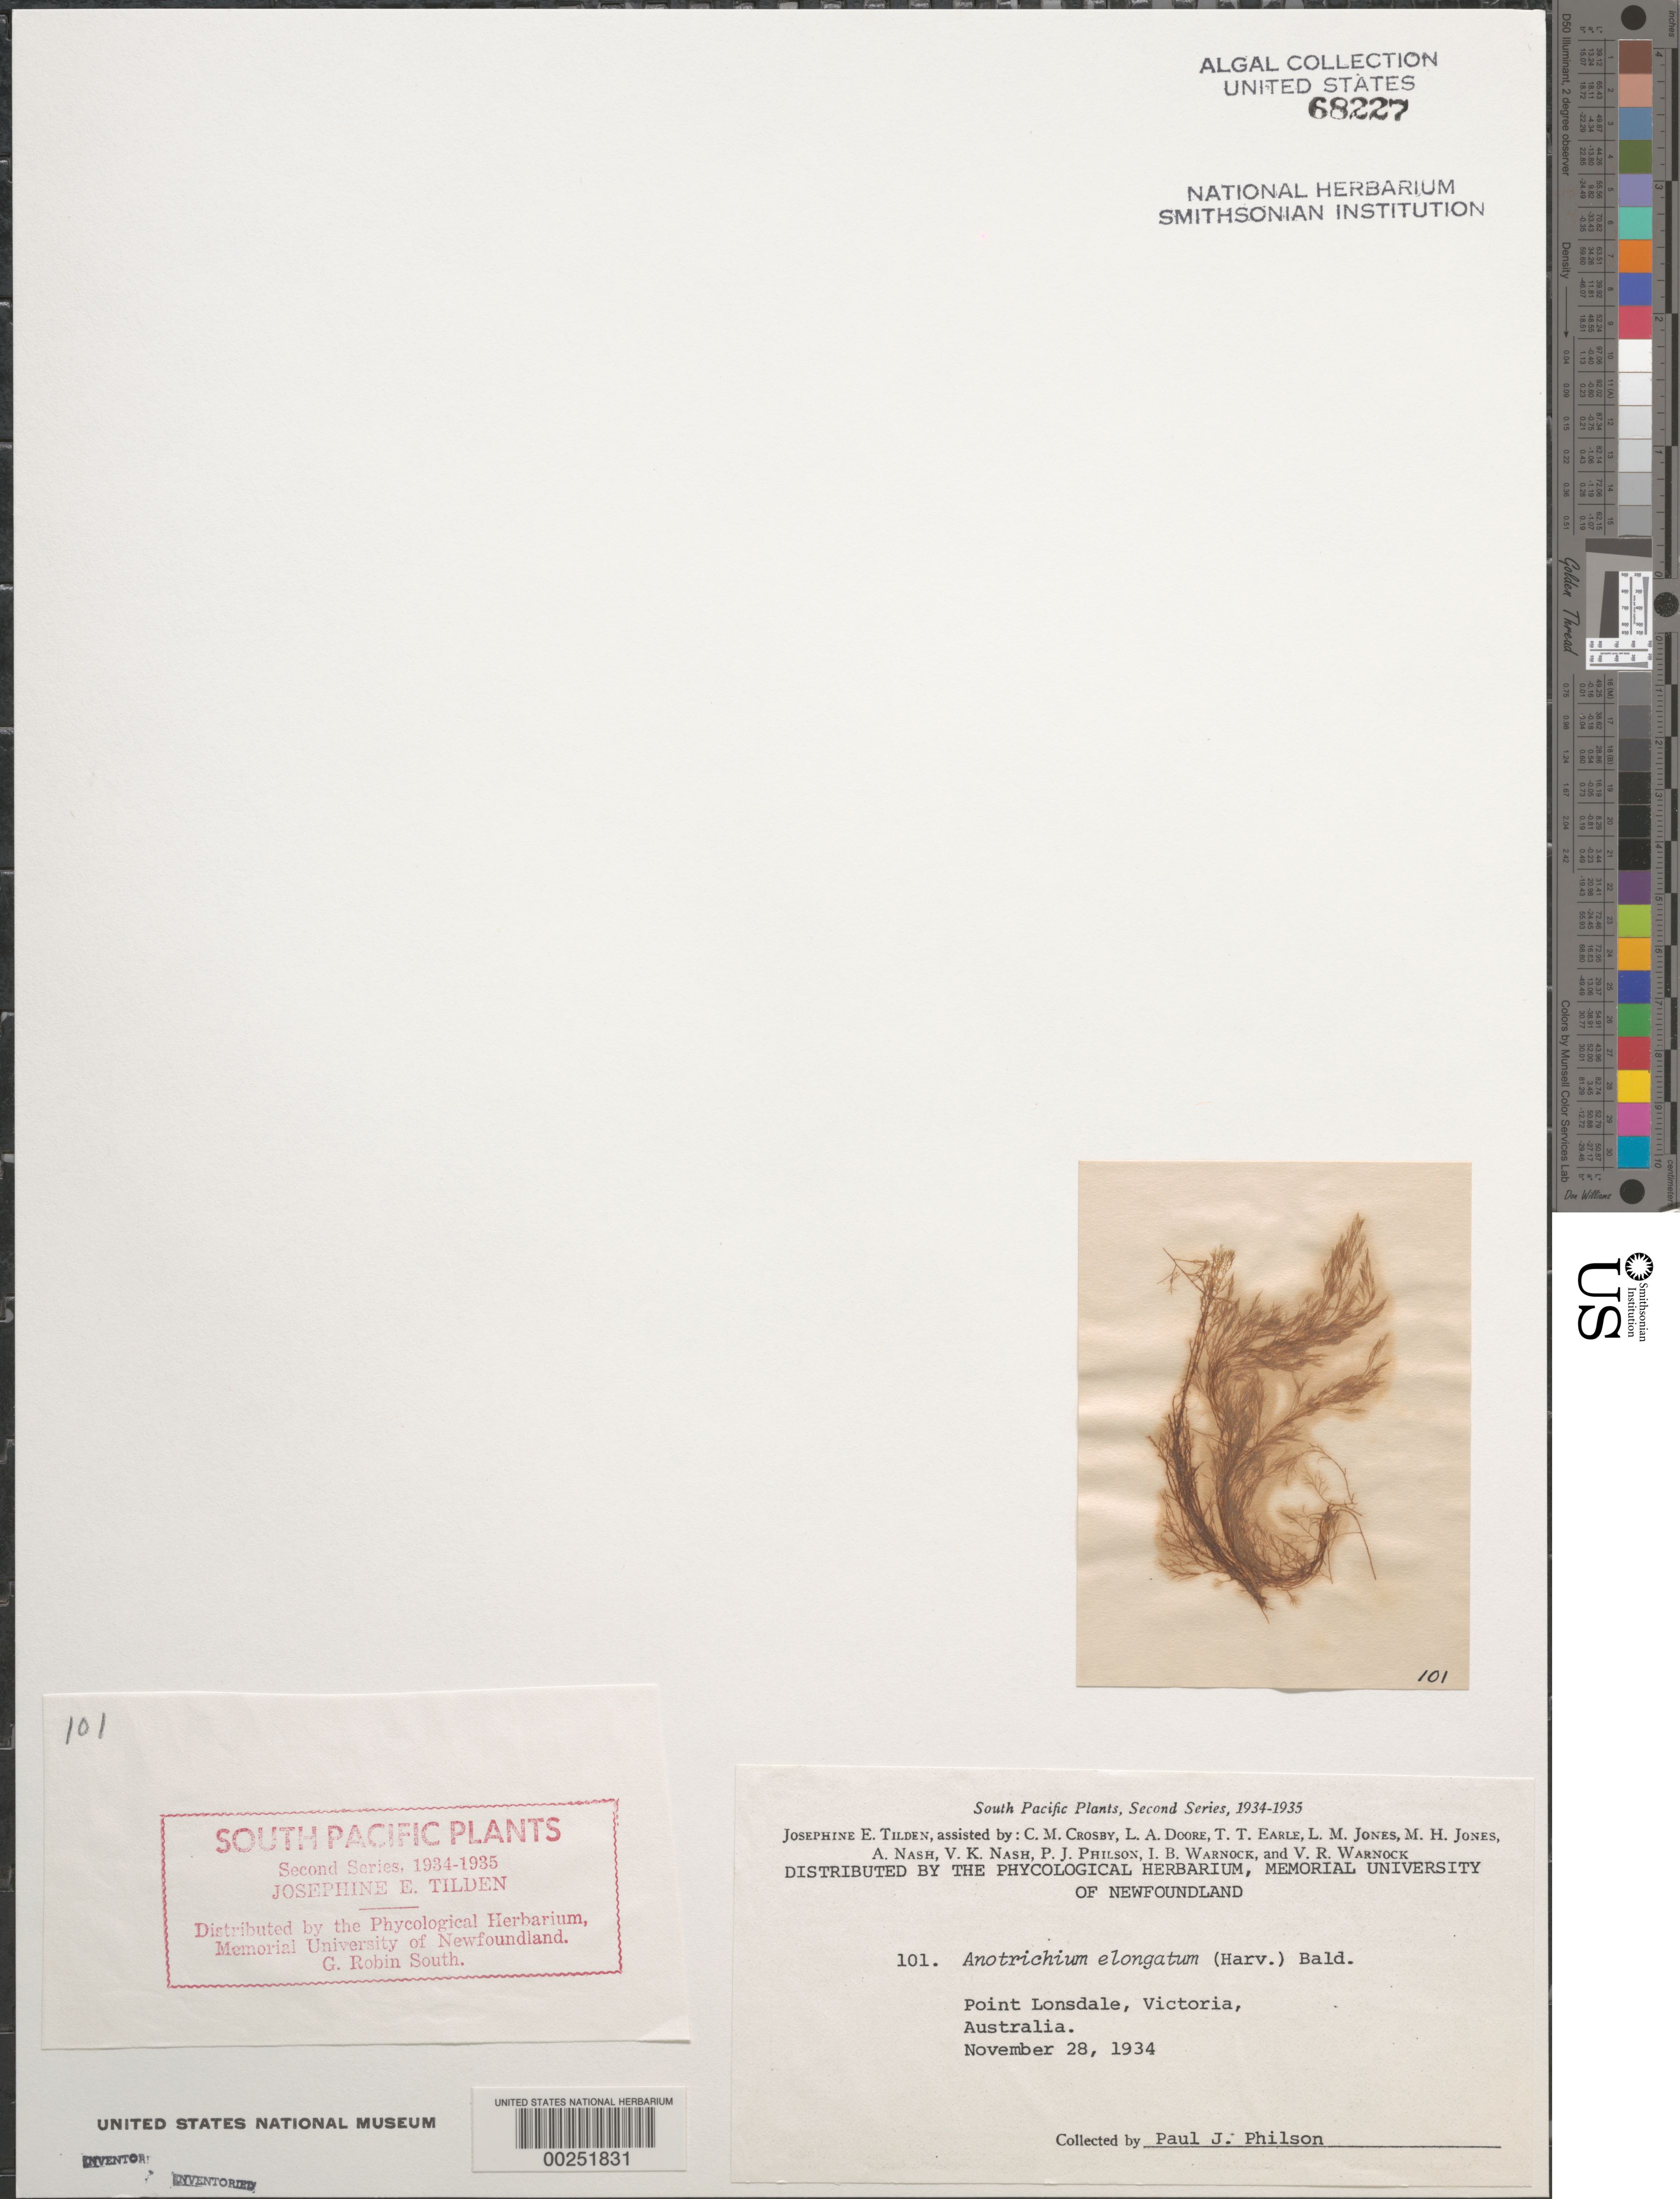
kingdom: Plantae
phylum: Rhodophyta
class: Florideophyceae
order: Ceramiales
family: Wrangeliaceae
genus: Anotrichium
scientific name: Anotrichium elongatum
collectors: P. Philson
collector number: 101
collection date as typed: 28 Nov 1934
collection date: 1934-11-28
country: Australia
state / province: Victoria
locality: Point lonsdale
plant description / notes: Tilden, South Pacific Plants, Second Series, 1934-1935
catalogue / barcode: US 68227